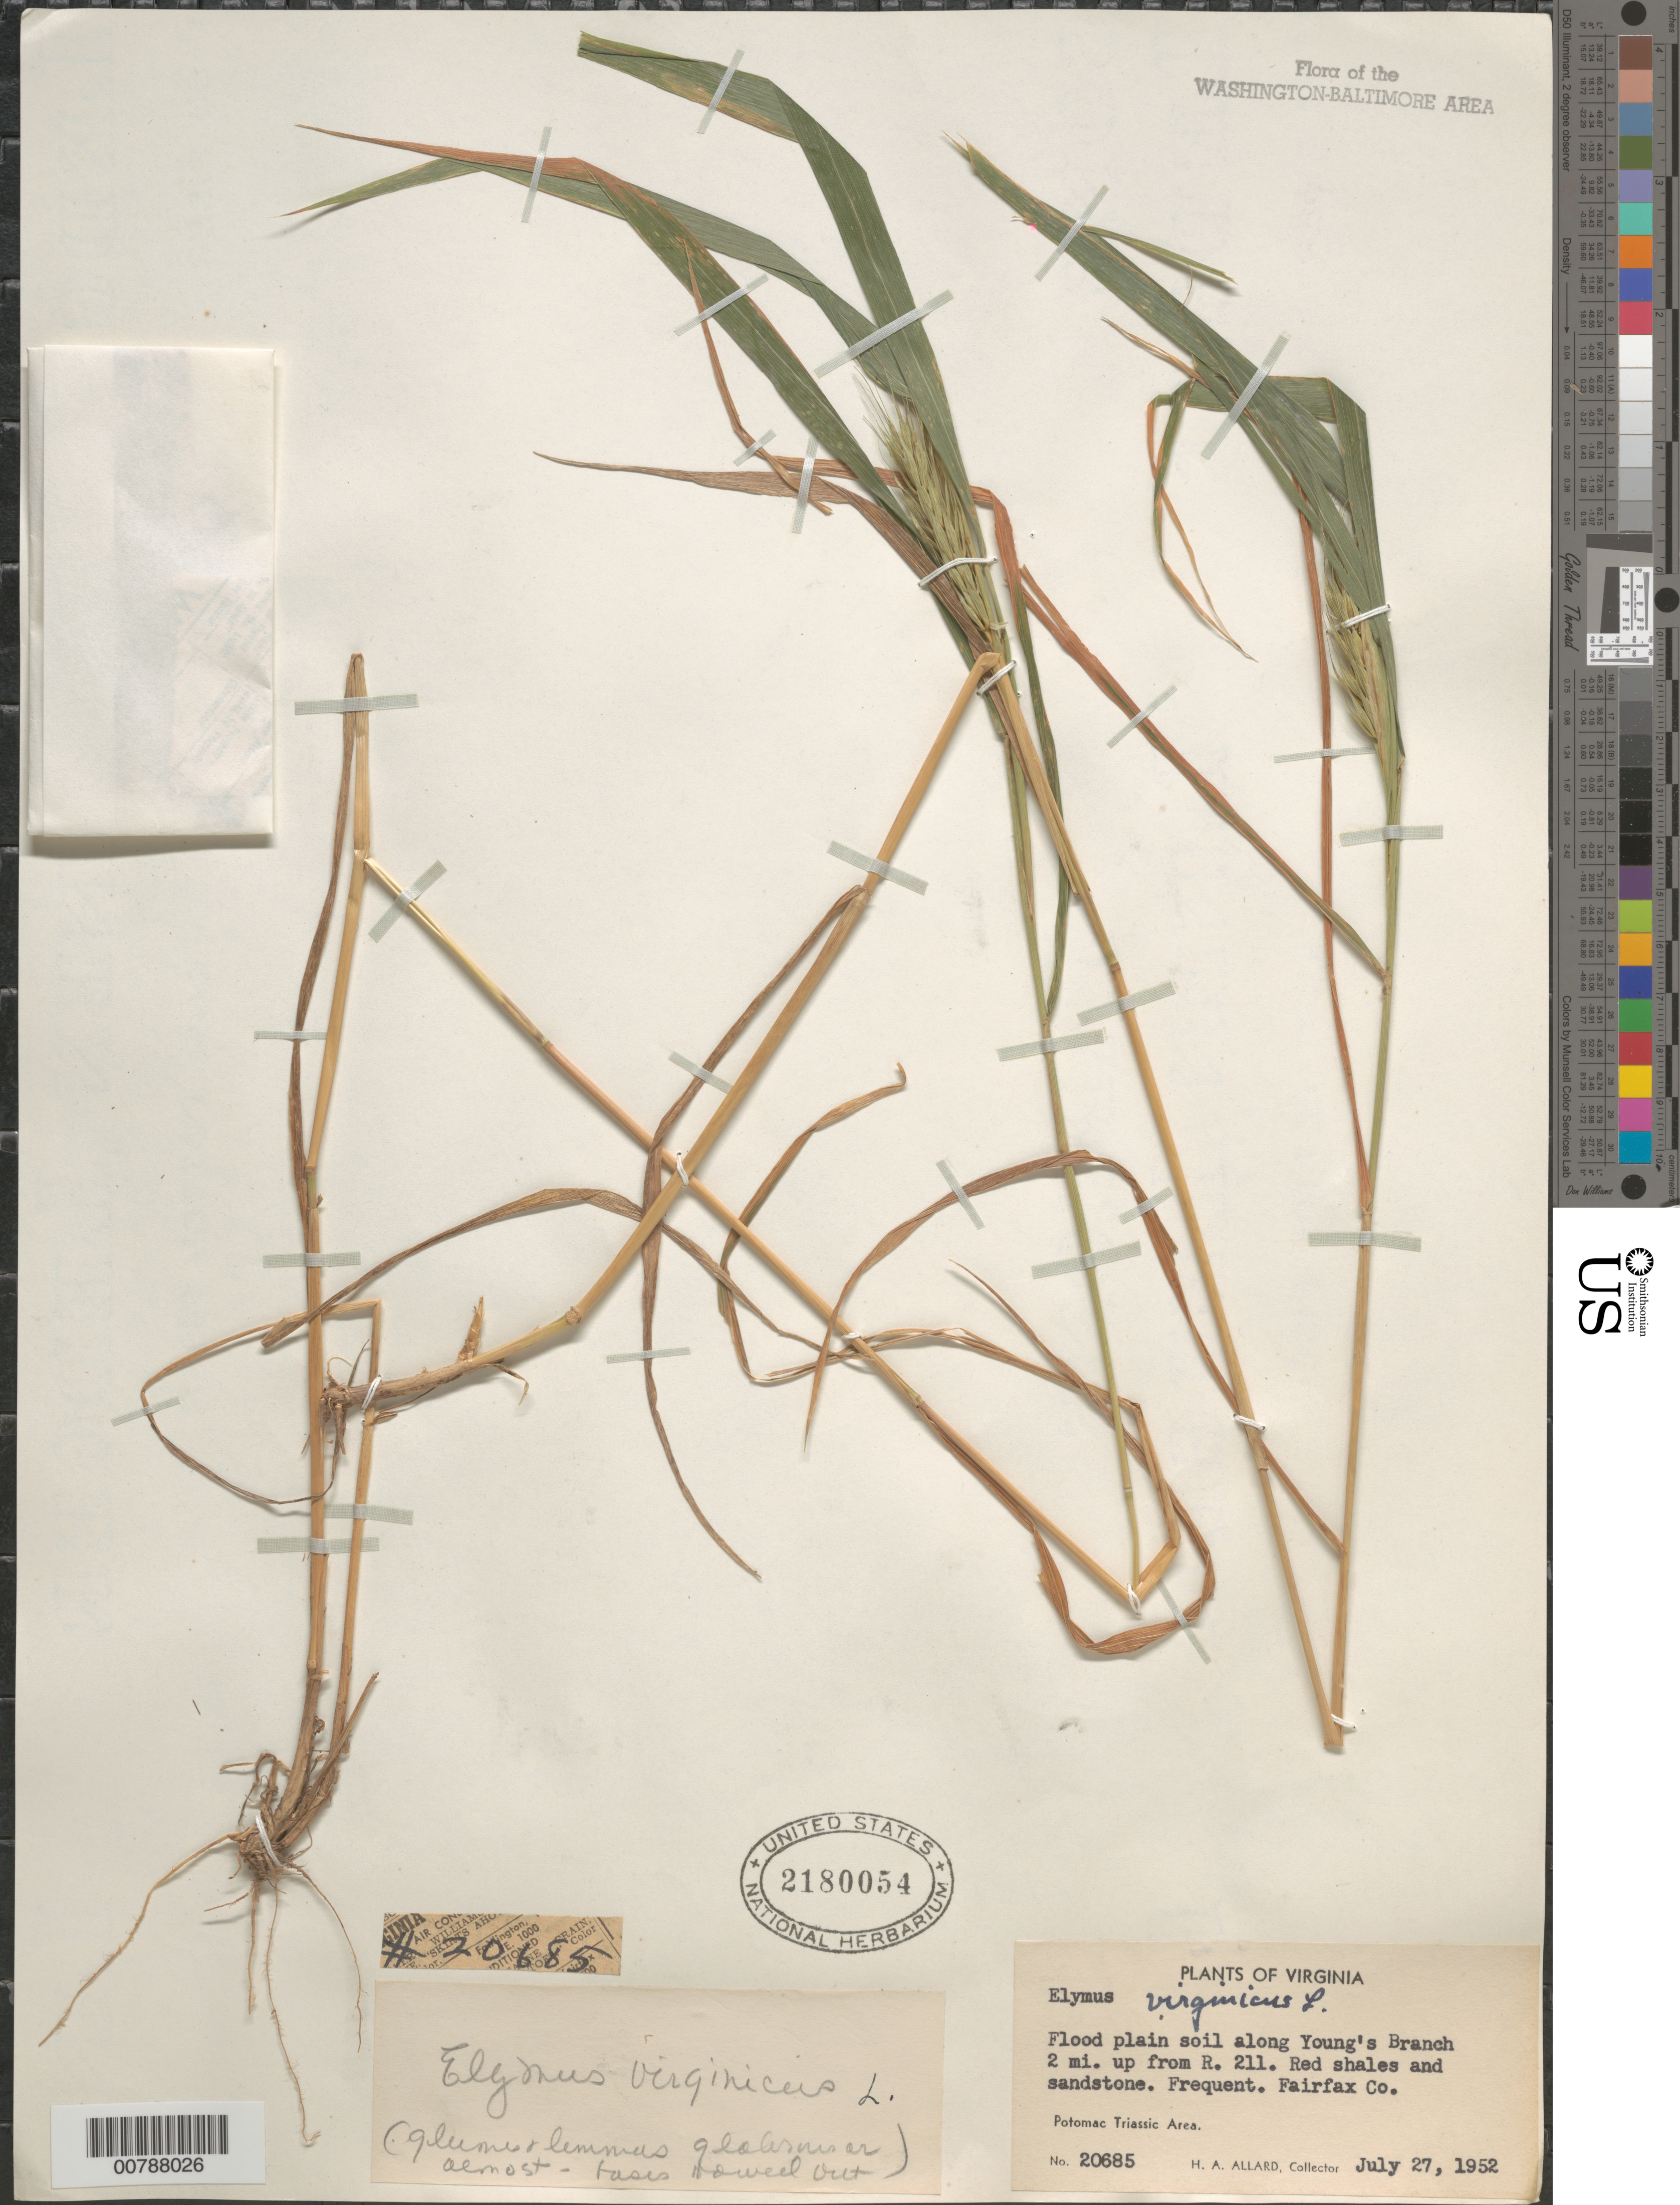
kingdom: Plantae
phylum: Tracheophyta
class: Liliopsida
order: Poales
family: Poaceae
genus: Elymus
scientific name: Elymus virginicus var. virginicus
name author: L.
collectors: H. A. Allard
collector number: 20685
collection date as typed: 27 Jul 1952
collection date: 1952-07-27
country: United States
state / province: Virginia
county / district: Fairfax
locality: Upstream from Route 211 on Youngs Branch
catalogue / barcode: US 2180054